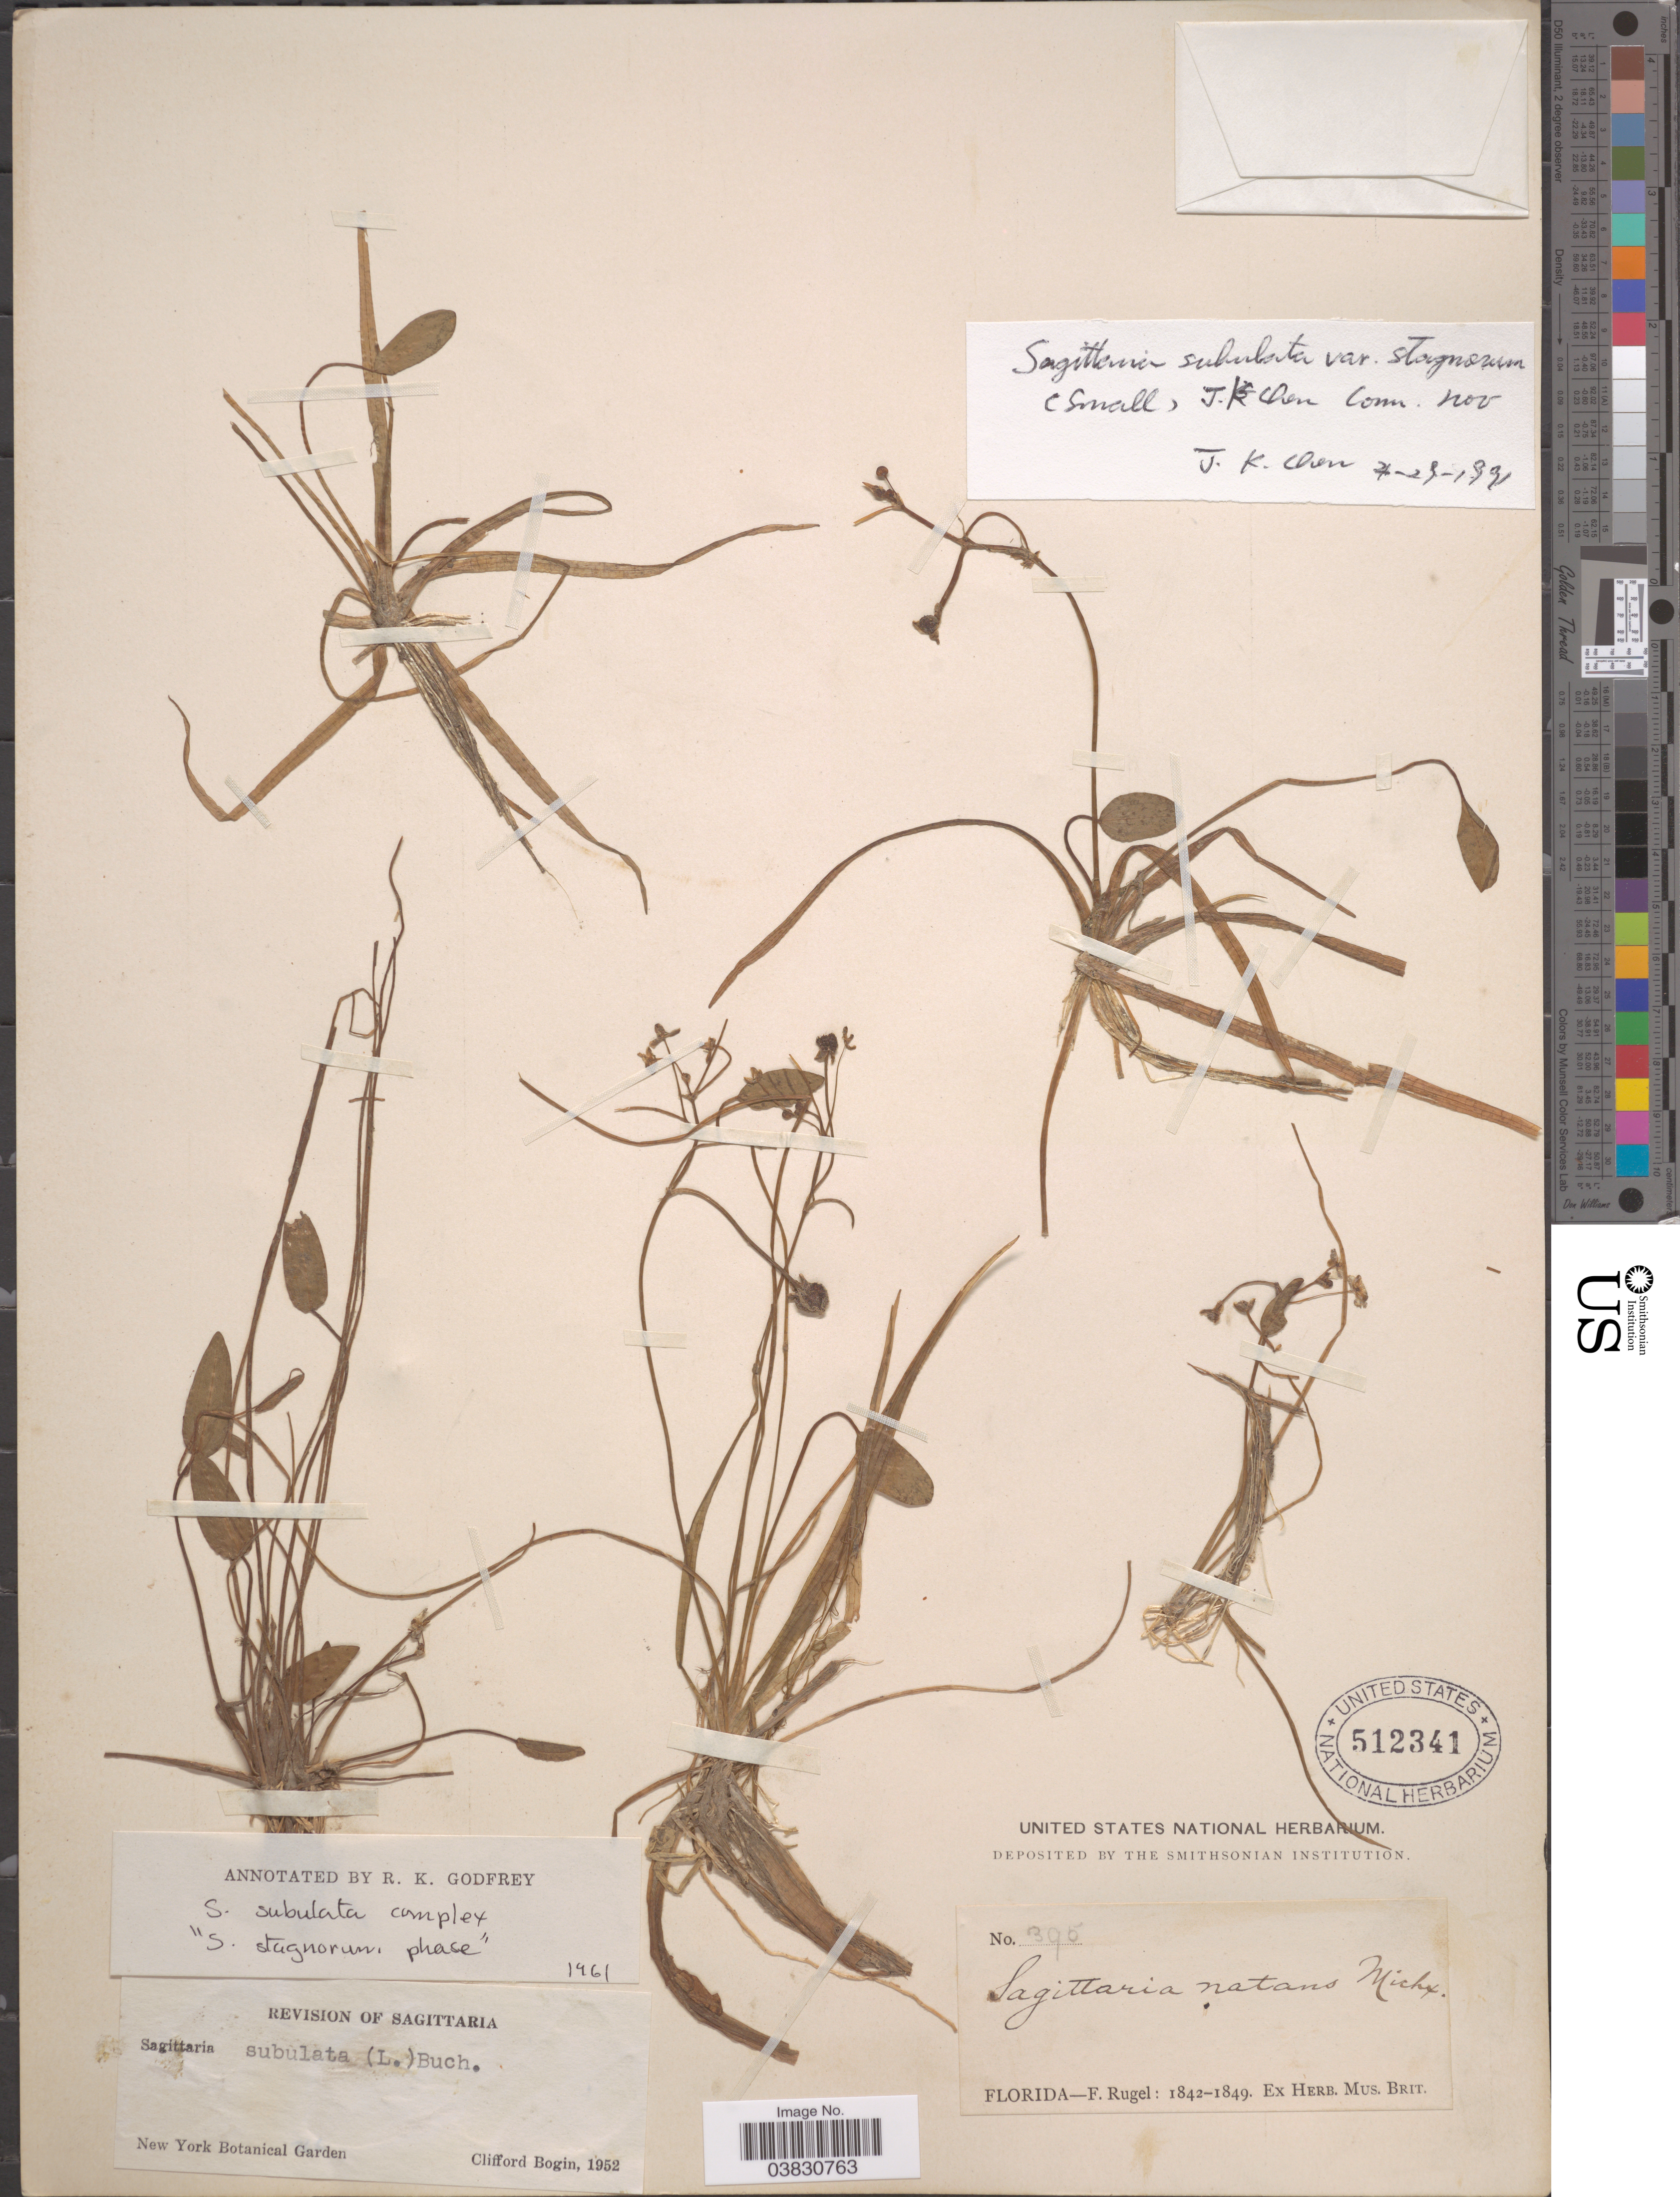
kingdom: Plantae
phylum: Tracheophyta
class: Liliopsida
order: Alismatales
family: Alismataceae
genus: Sagittaria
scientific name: Sagittaria subulata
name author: (L.) Buchenau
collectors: F. Rugel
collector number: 395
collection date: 1842/1849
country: United States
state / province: Florida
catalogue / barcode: US 512341